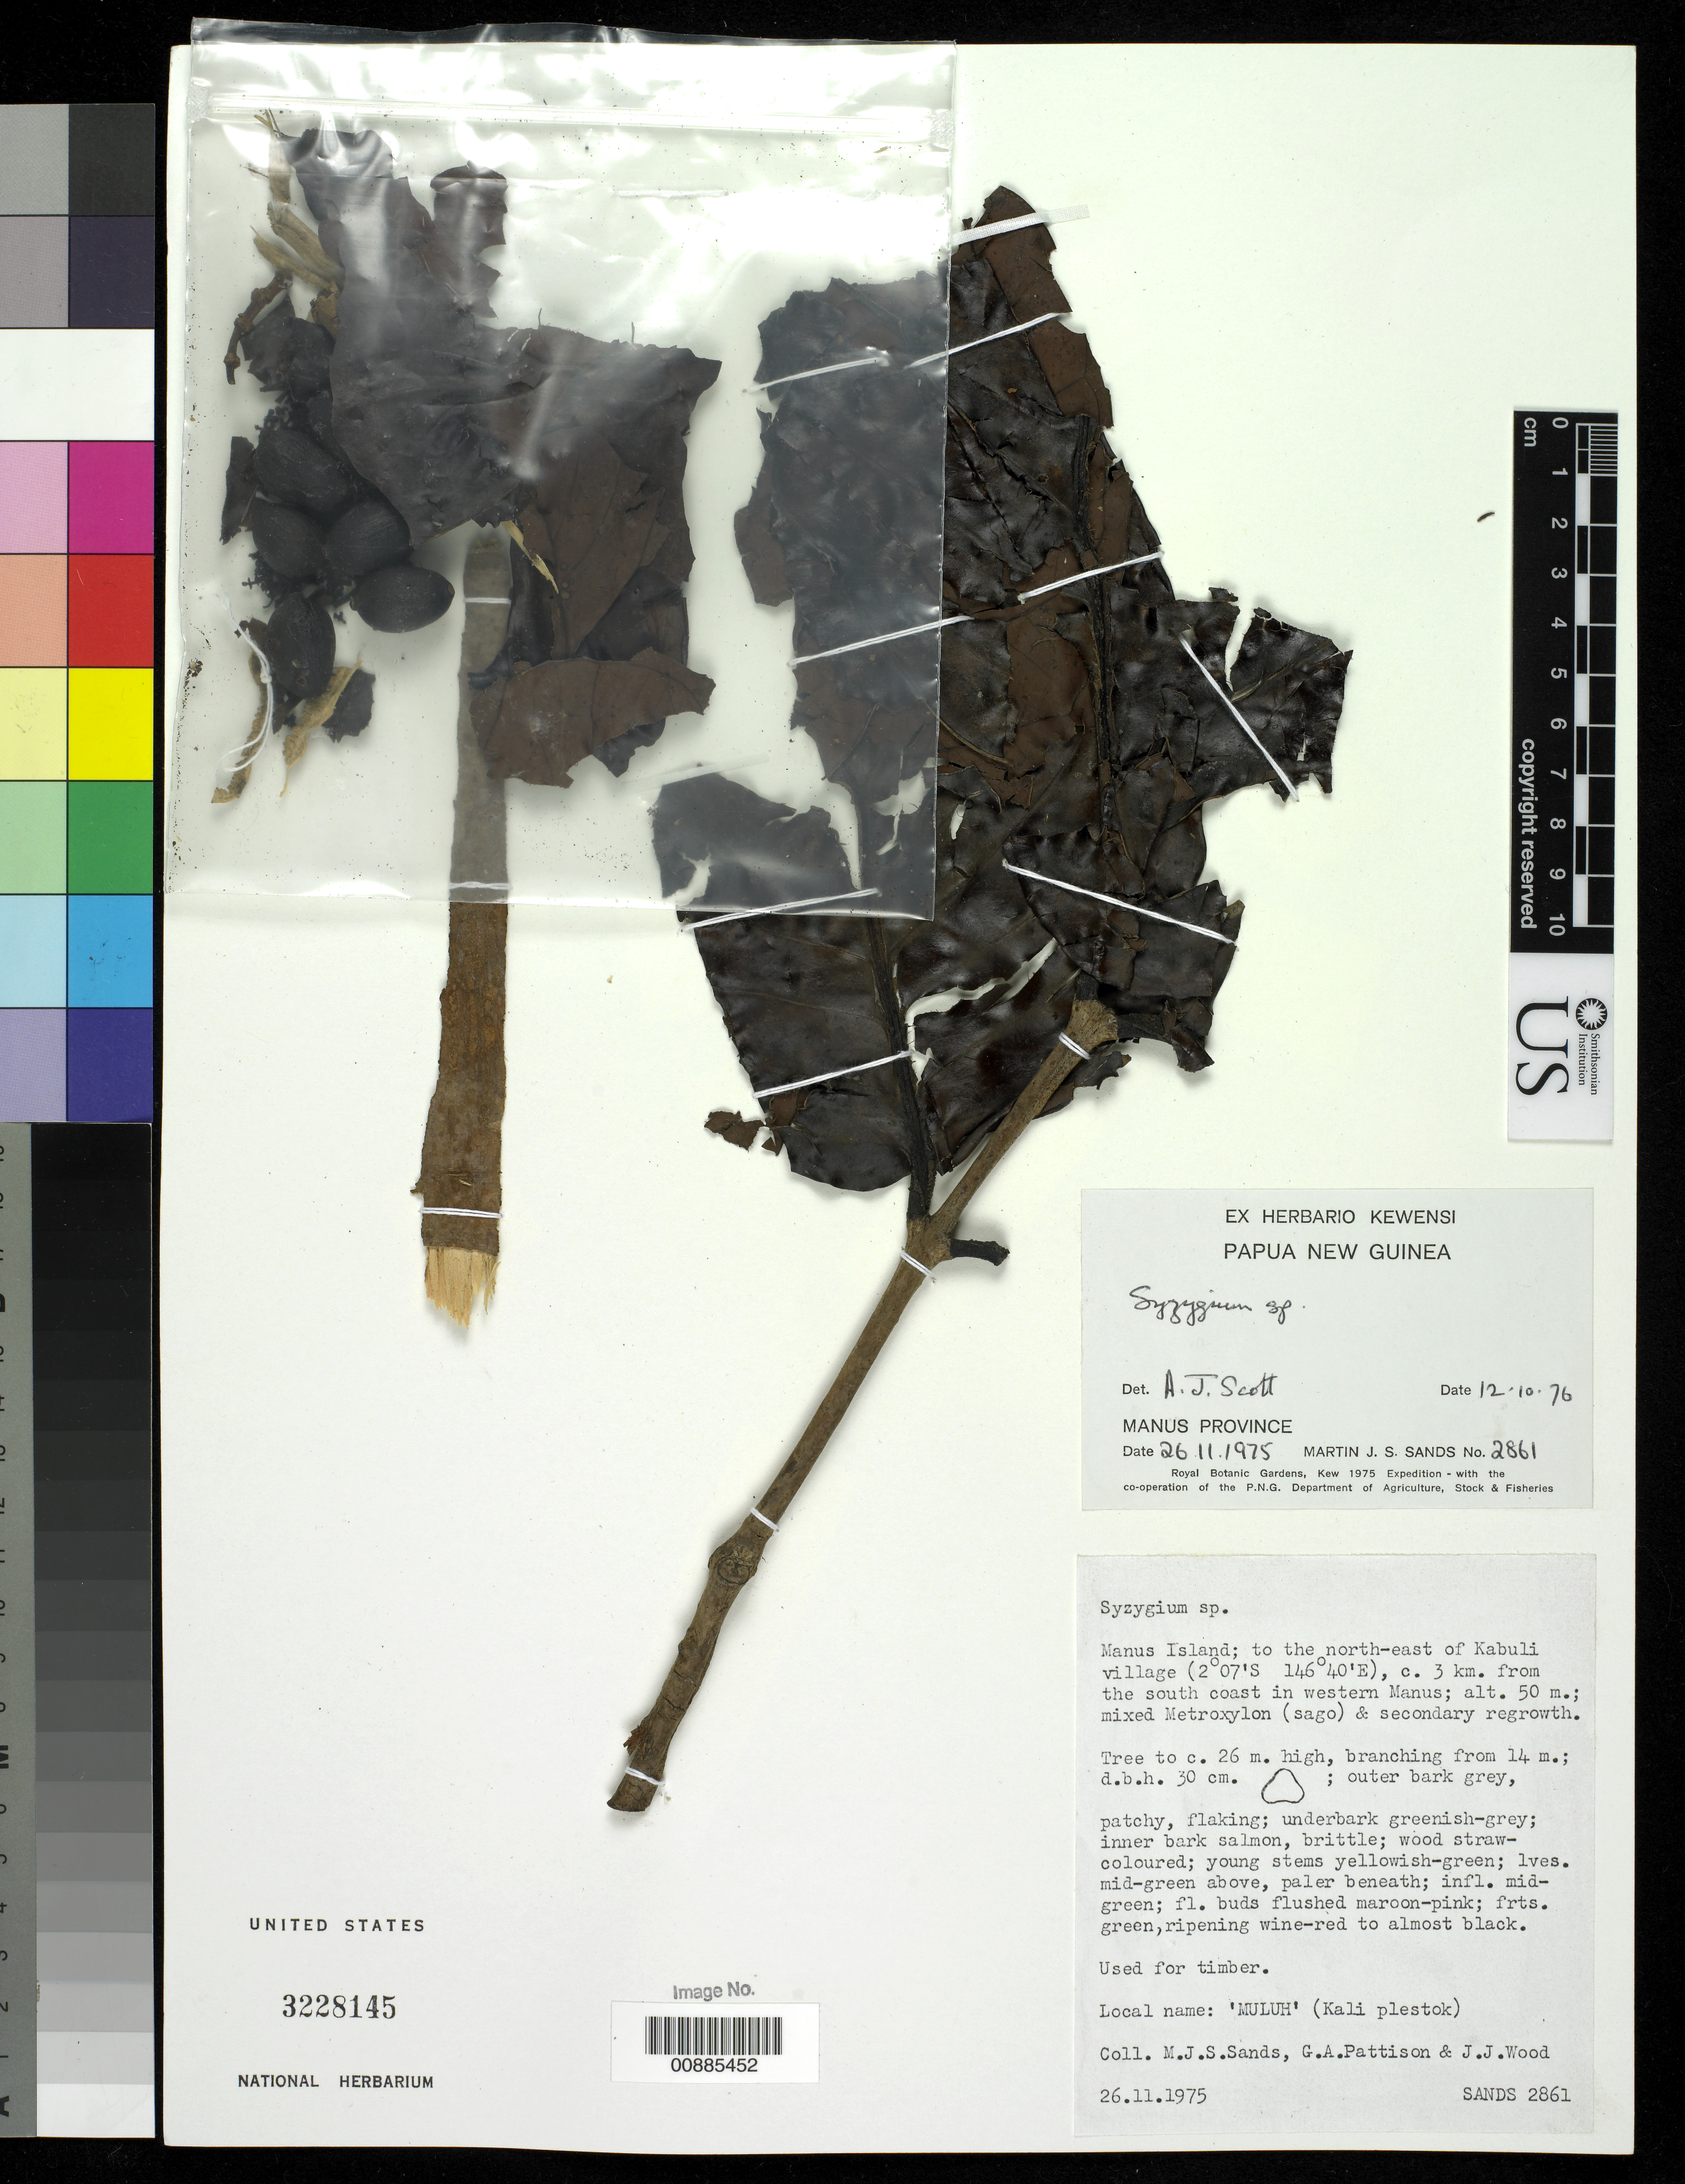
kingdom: Plantae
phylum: Tracheophyta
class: Magnoliopsida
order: Myrtales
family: Myrtaceae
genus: Syzygium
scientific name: Syzygium sp.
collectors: M. Sands, G. Pattison & J. Wood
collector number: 2861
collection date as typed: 26 Nov 1975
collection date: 1975-11-26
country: Papua New Guinea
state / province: Manus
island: Manus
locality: N-E of Kabuli village, c. 3 km. from the south coast in Western Manus.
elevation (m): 50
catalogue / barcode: US 3228145